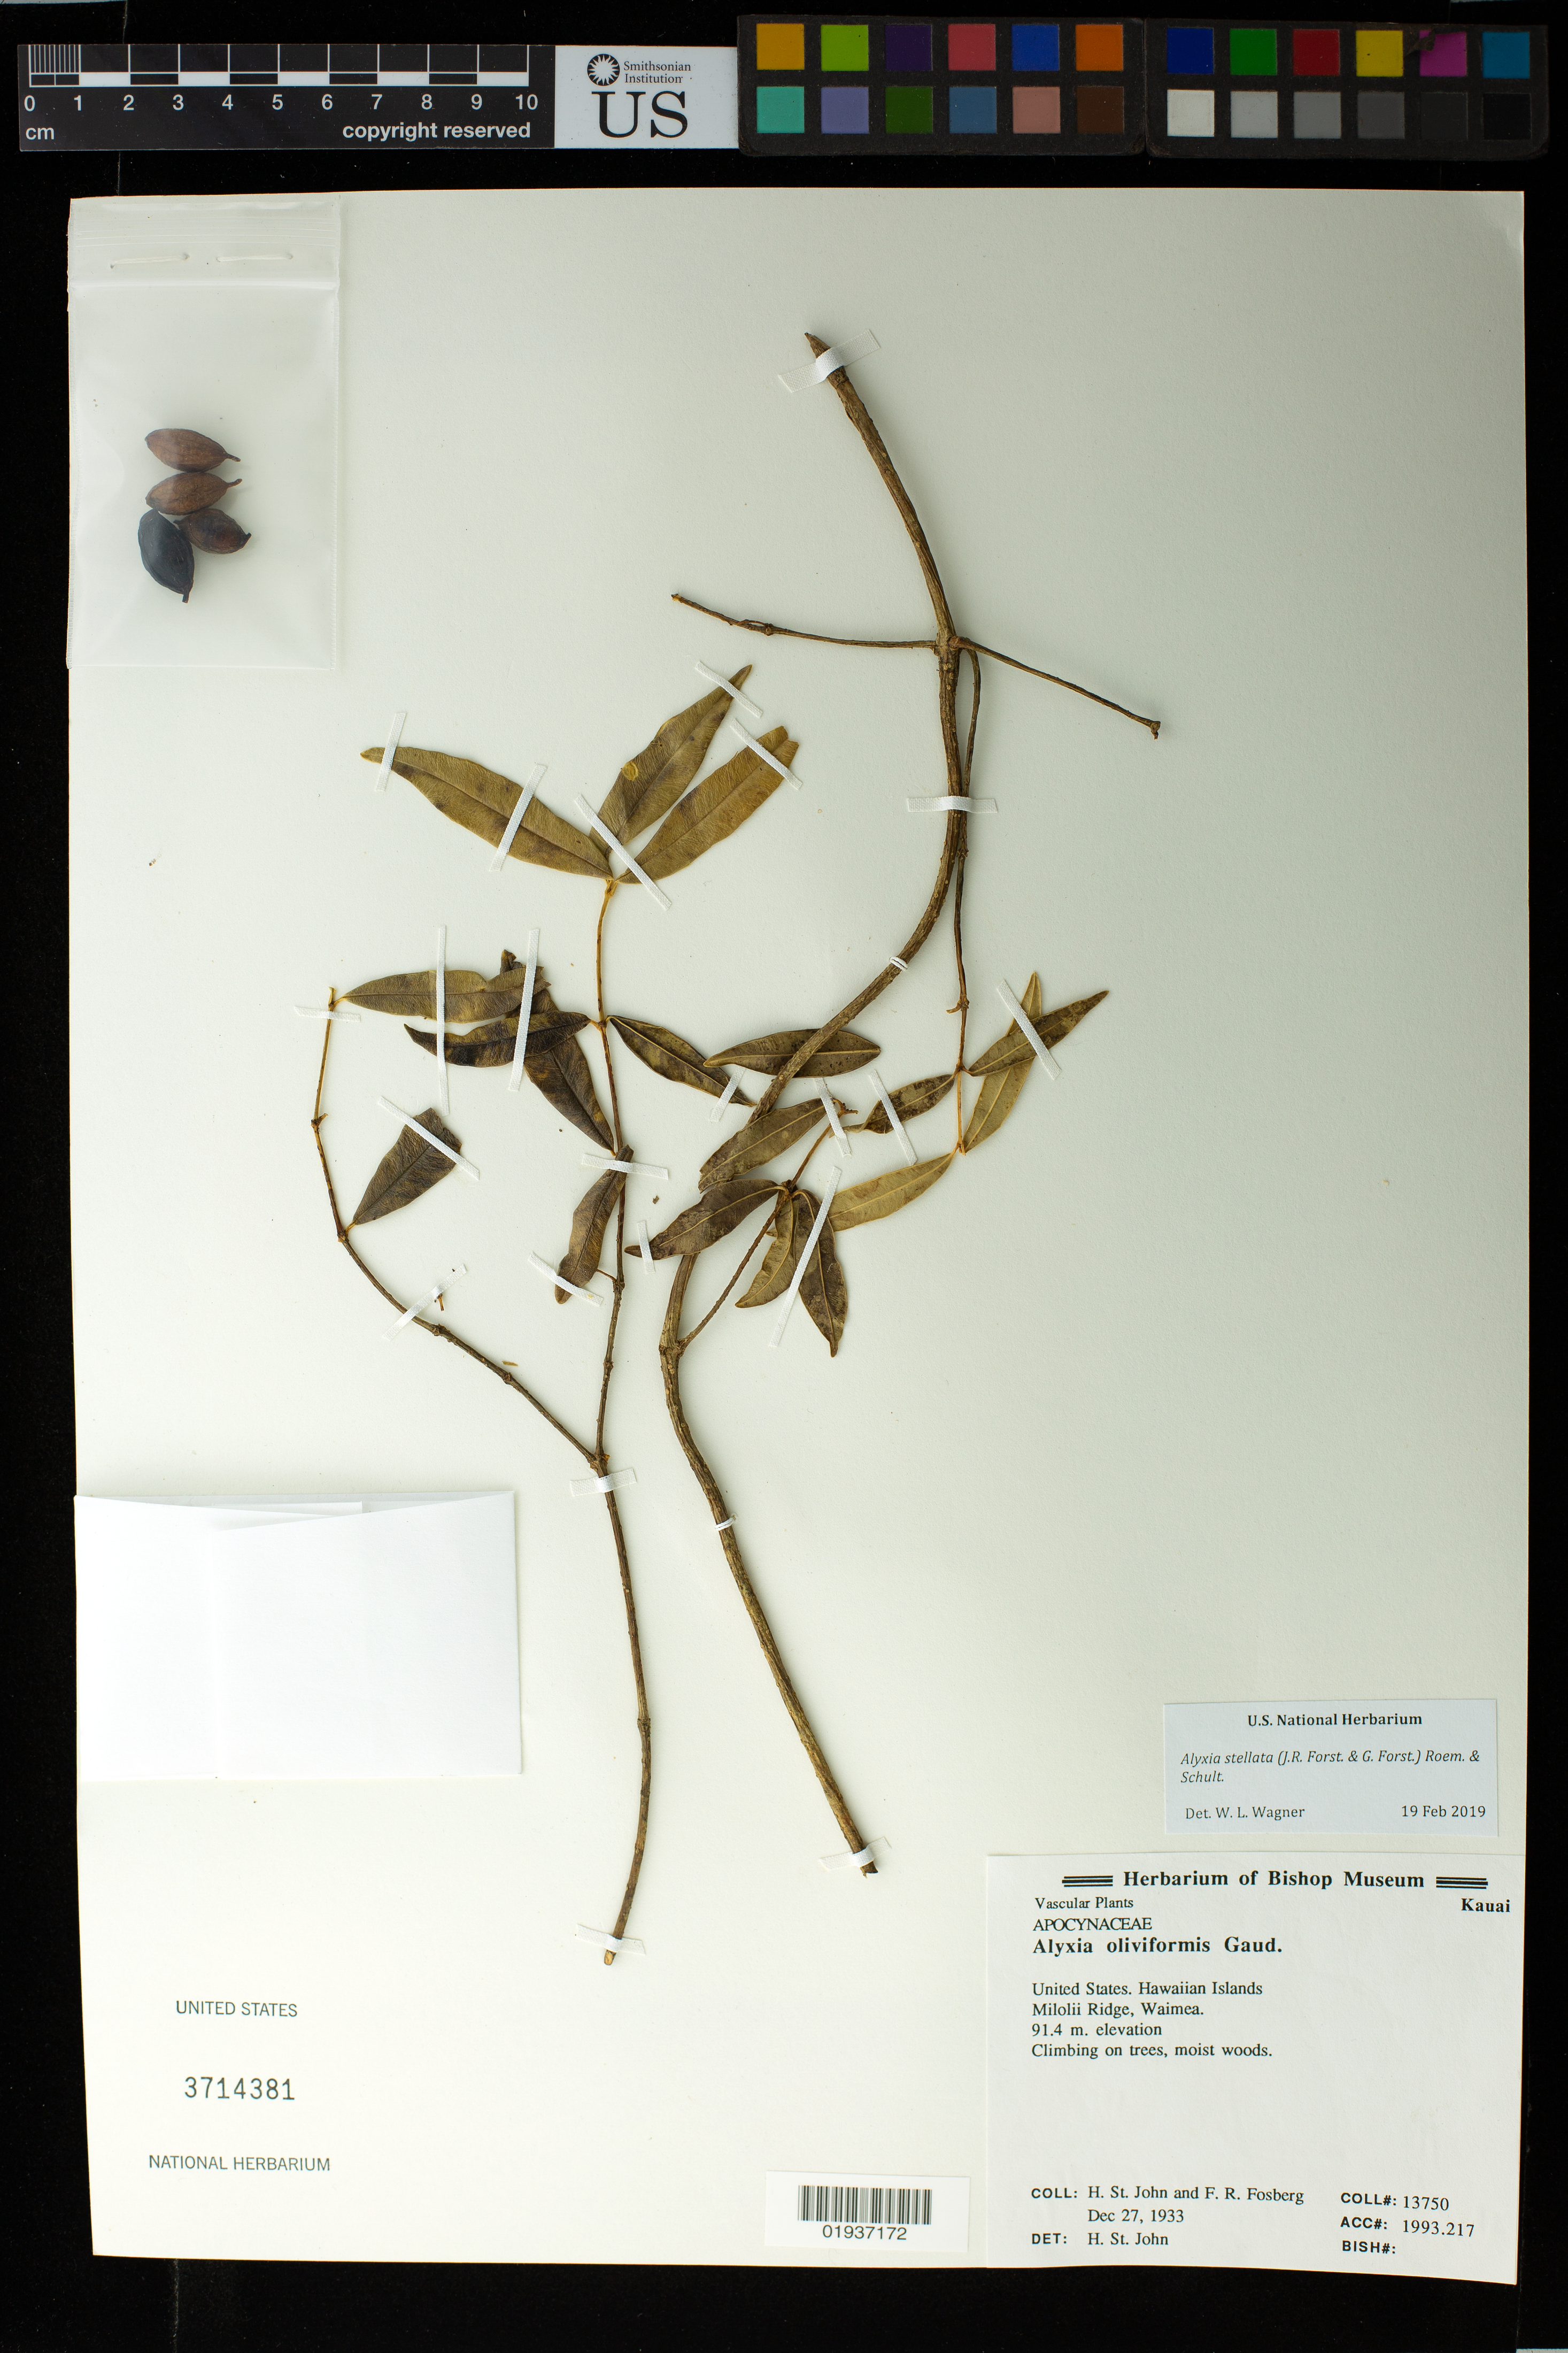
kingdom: Plantae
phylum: Tracheophyta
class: Magnoliopsida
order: Gentianales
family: Apocynaceae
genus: Alyxia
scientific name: Alyxia stellata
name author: (J.R. Forst. & G. Forst.) Roem. & Schult.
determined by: Wagner, W. L., (BOT), Smithsonian Institution - National Museum of Natural History (UNITED STATES)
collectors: H. St. John & F. R. Fosberg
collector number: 13750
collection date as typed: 27 Dec 1933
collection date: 1933-12-27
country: United States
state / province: Hawaii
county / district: Kauai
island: Kaua'i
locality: Milolii ridge, Waimea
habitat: Moist woods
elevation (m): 914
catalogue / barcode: US 3714381